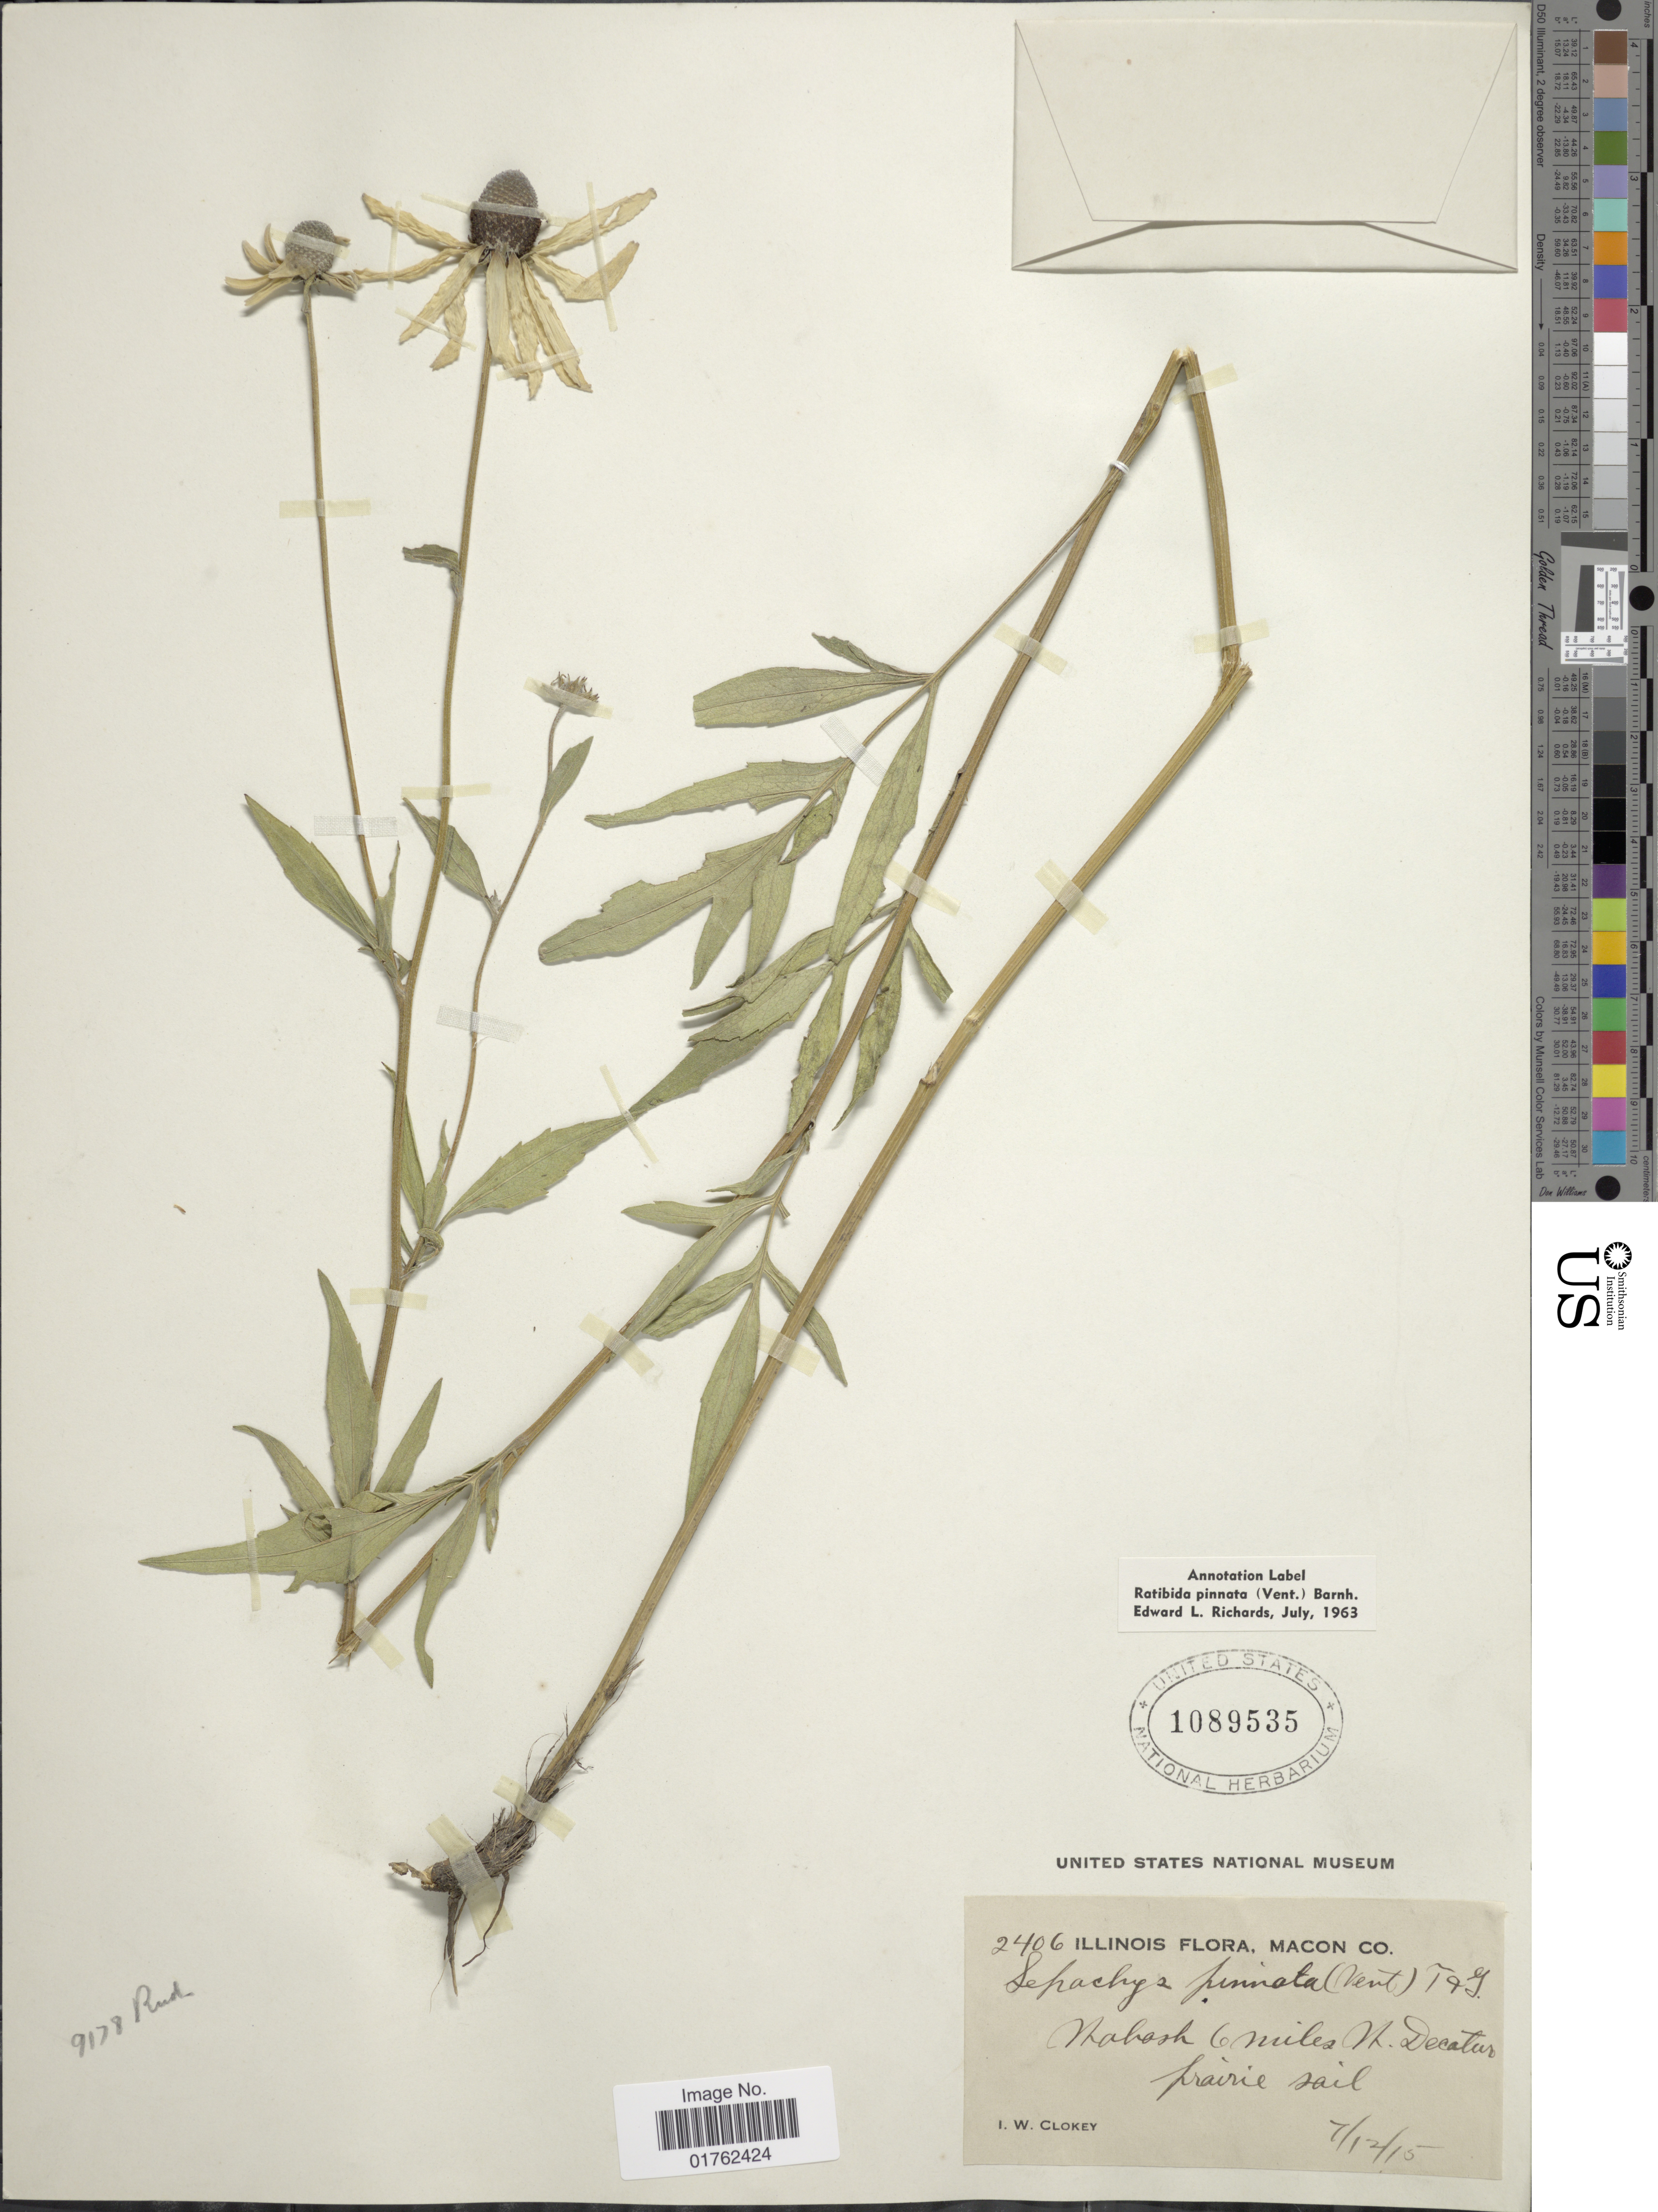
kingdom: Plantae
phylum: Tracheophyta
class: Magnoliopsida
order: Asterales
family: Asteraceae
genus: Ratibida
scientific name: Ratibida pinnata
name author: (Vent.) Barnhart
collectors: I. W. Clokey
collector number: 2406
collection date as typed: Transcribed d/m/y: 12/7/15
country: United States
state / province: Illinois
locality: Macon Co. Mabash 6 miles N. Decatur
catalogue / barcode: US 1089535